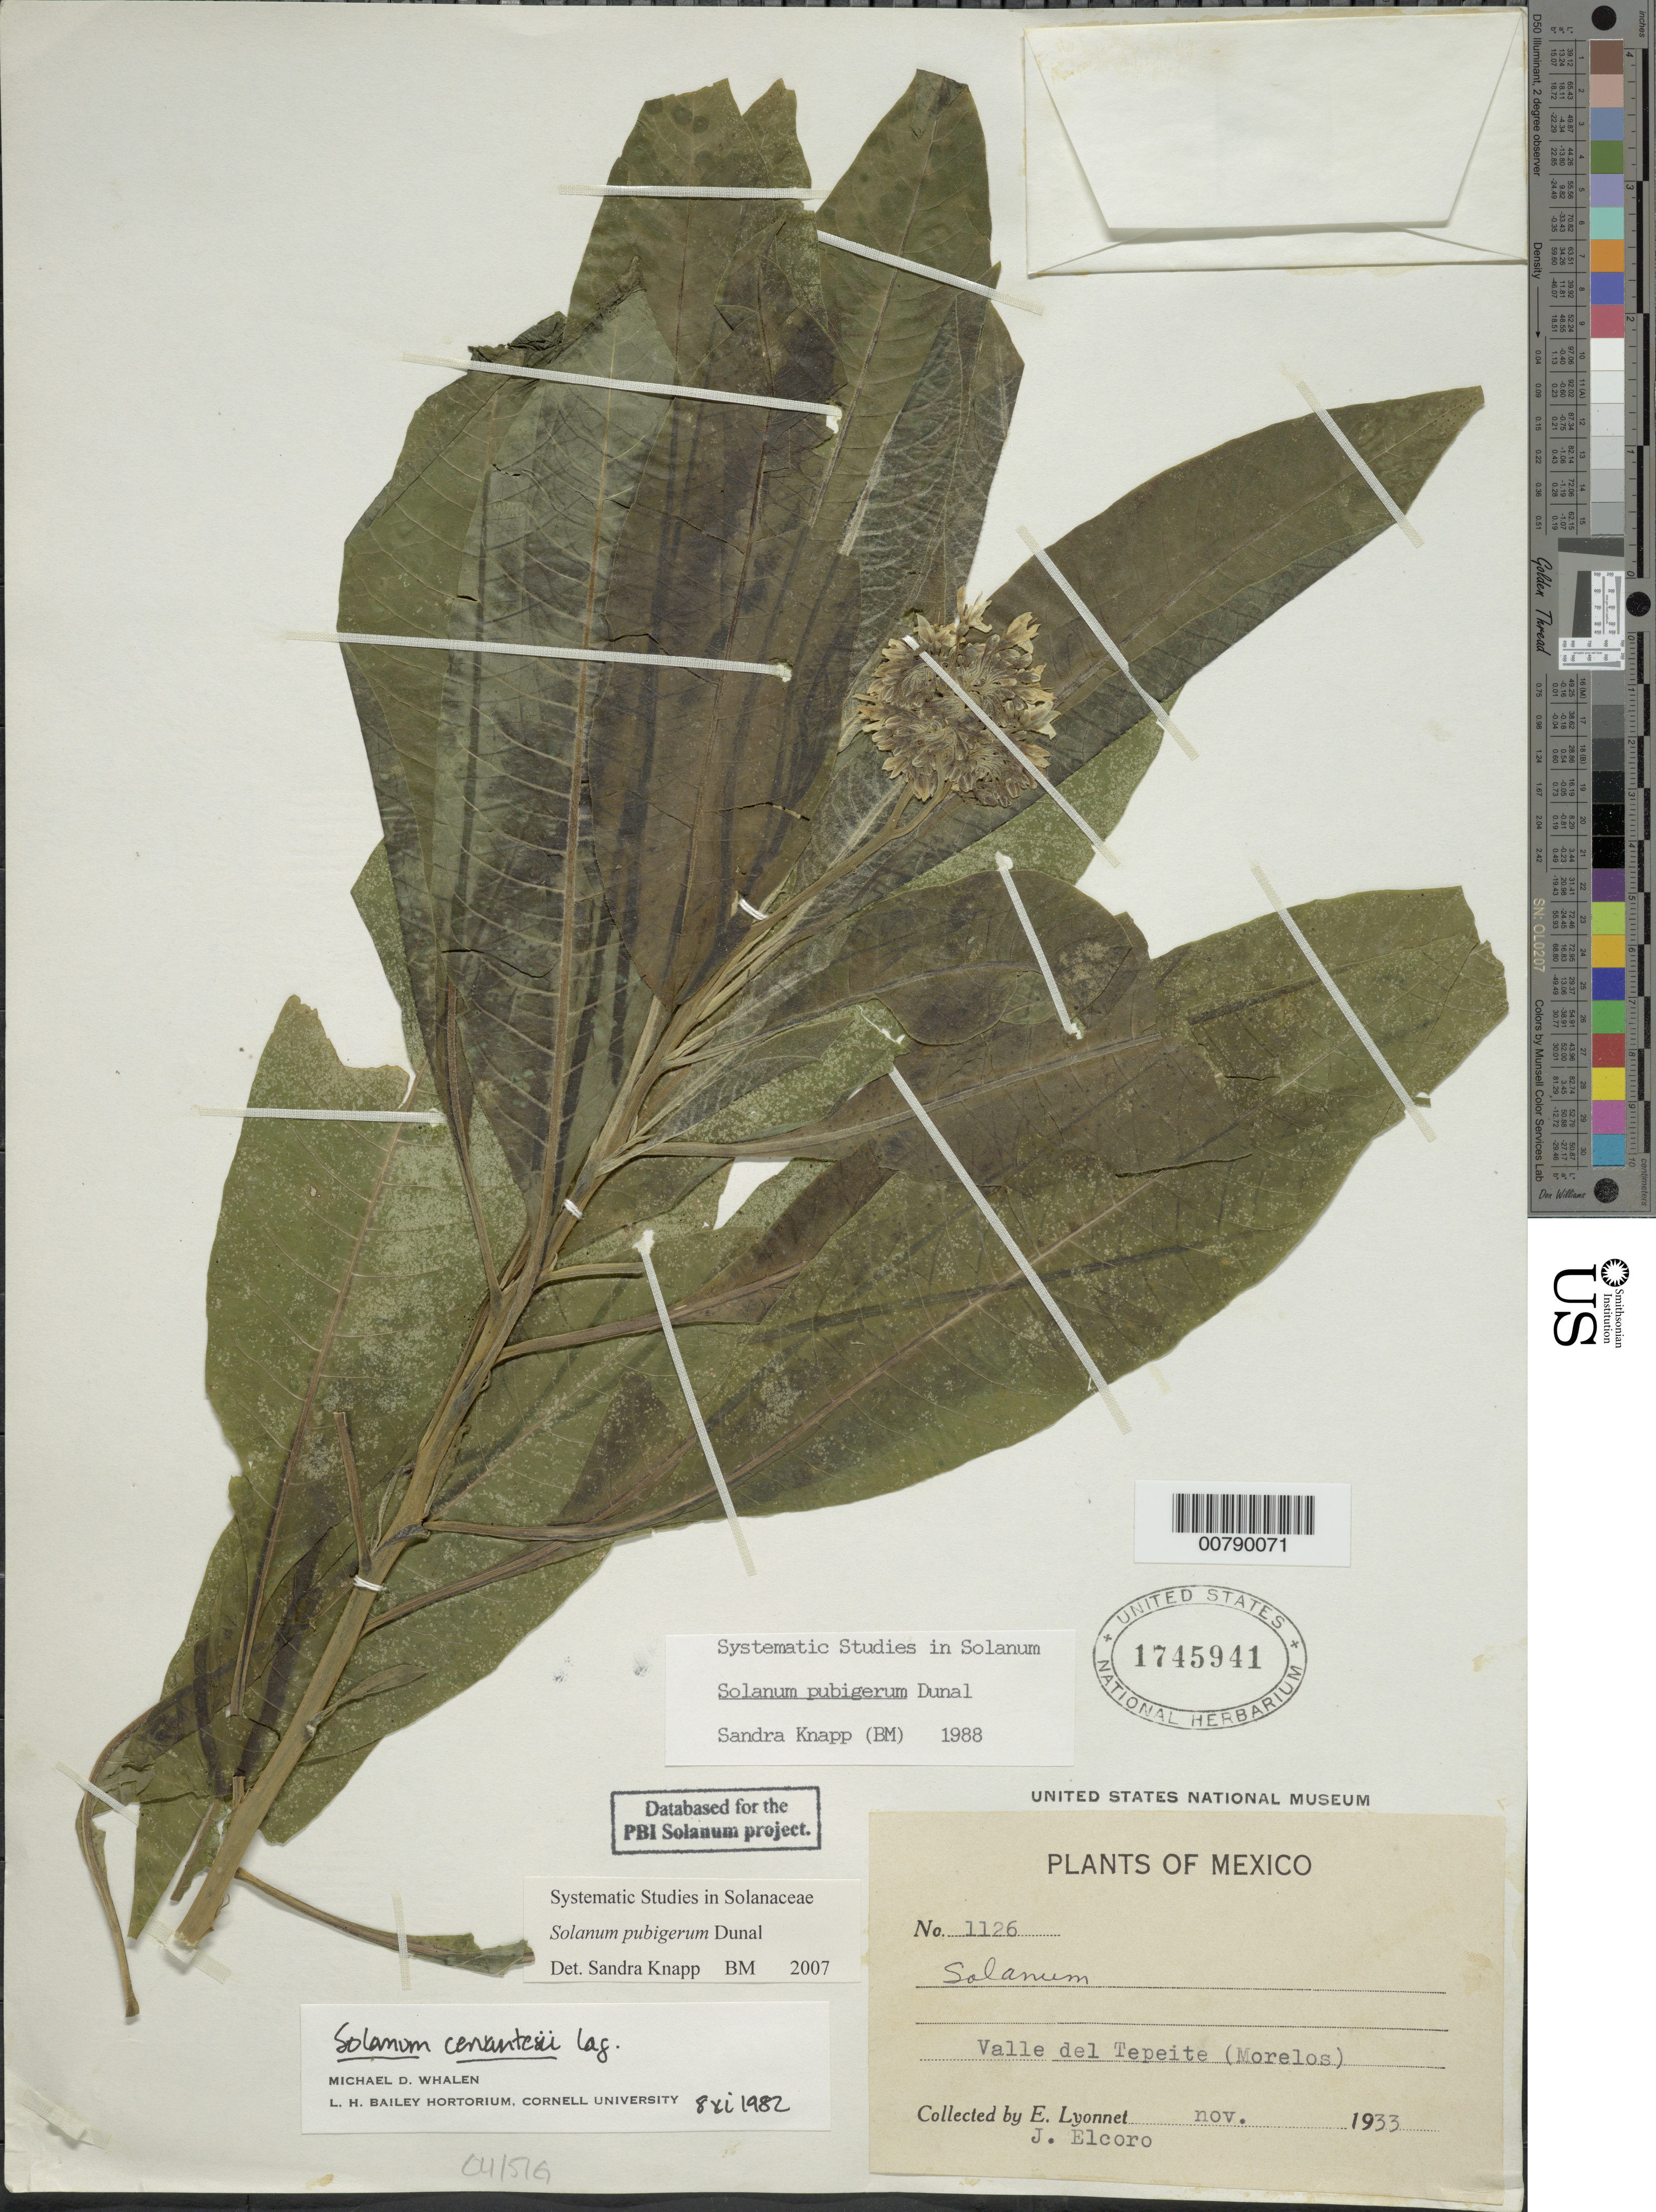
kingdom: Plantae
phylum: Tracheophyta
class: Magnoliopsida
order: Solanales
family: Solanaceae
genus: Solanum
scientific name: Solanum pubigerum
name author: Dunal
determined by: Knapp, S. D.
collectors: Bro. E. Lyonnet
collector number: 1126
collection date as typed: Nov 1933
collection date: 1933-11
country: Mexico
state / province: Morelos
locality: Valle del Tepeite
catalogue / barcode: US 1745941